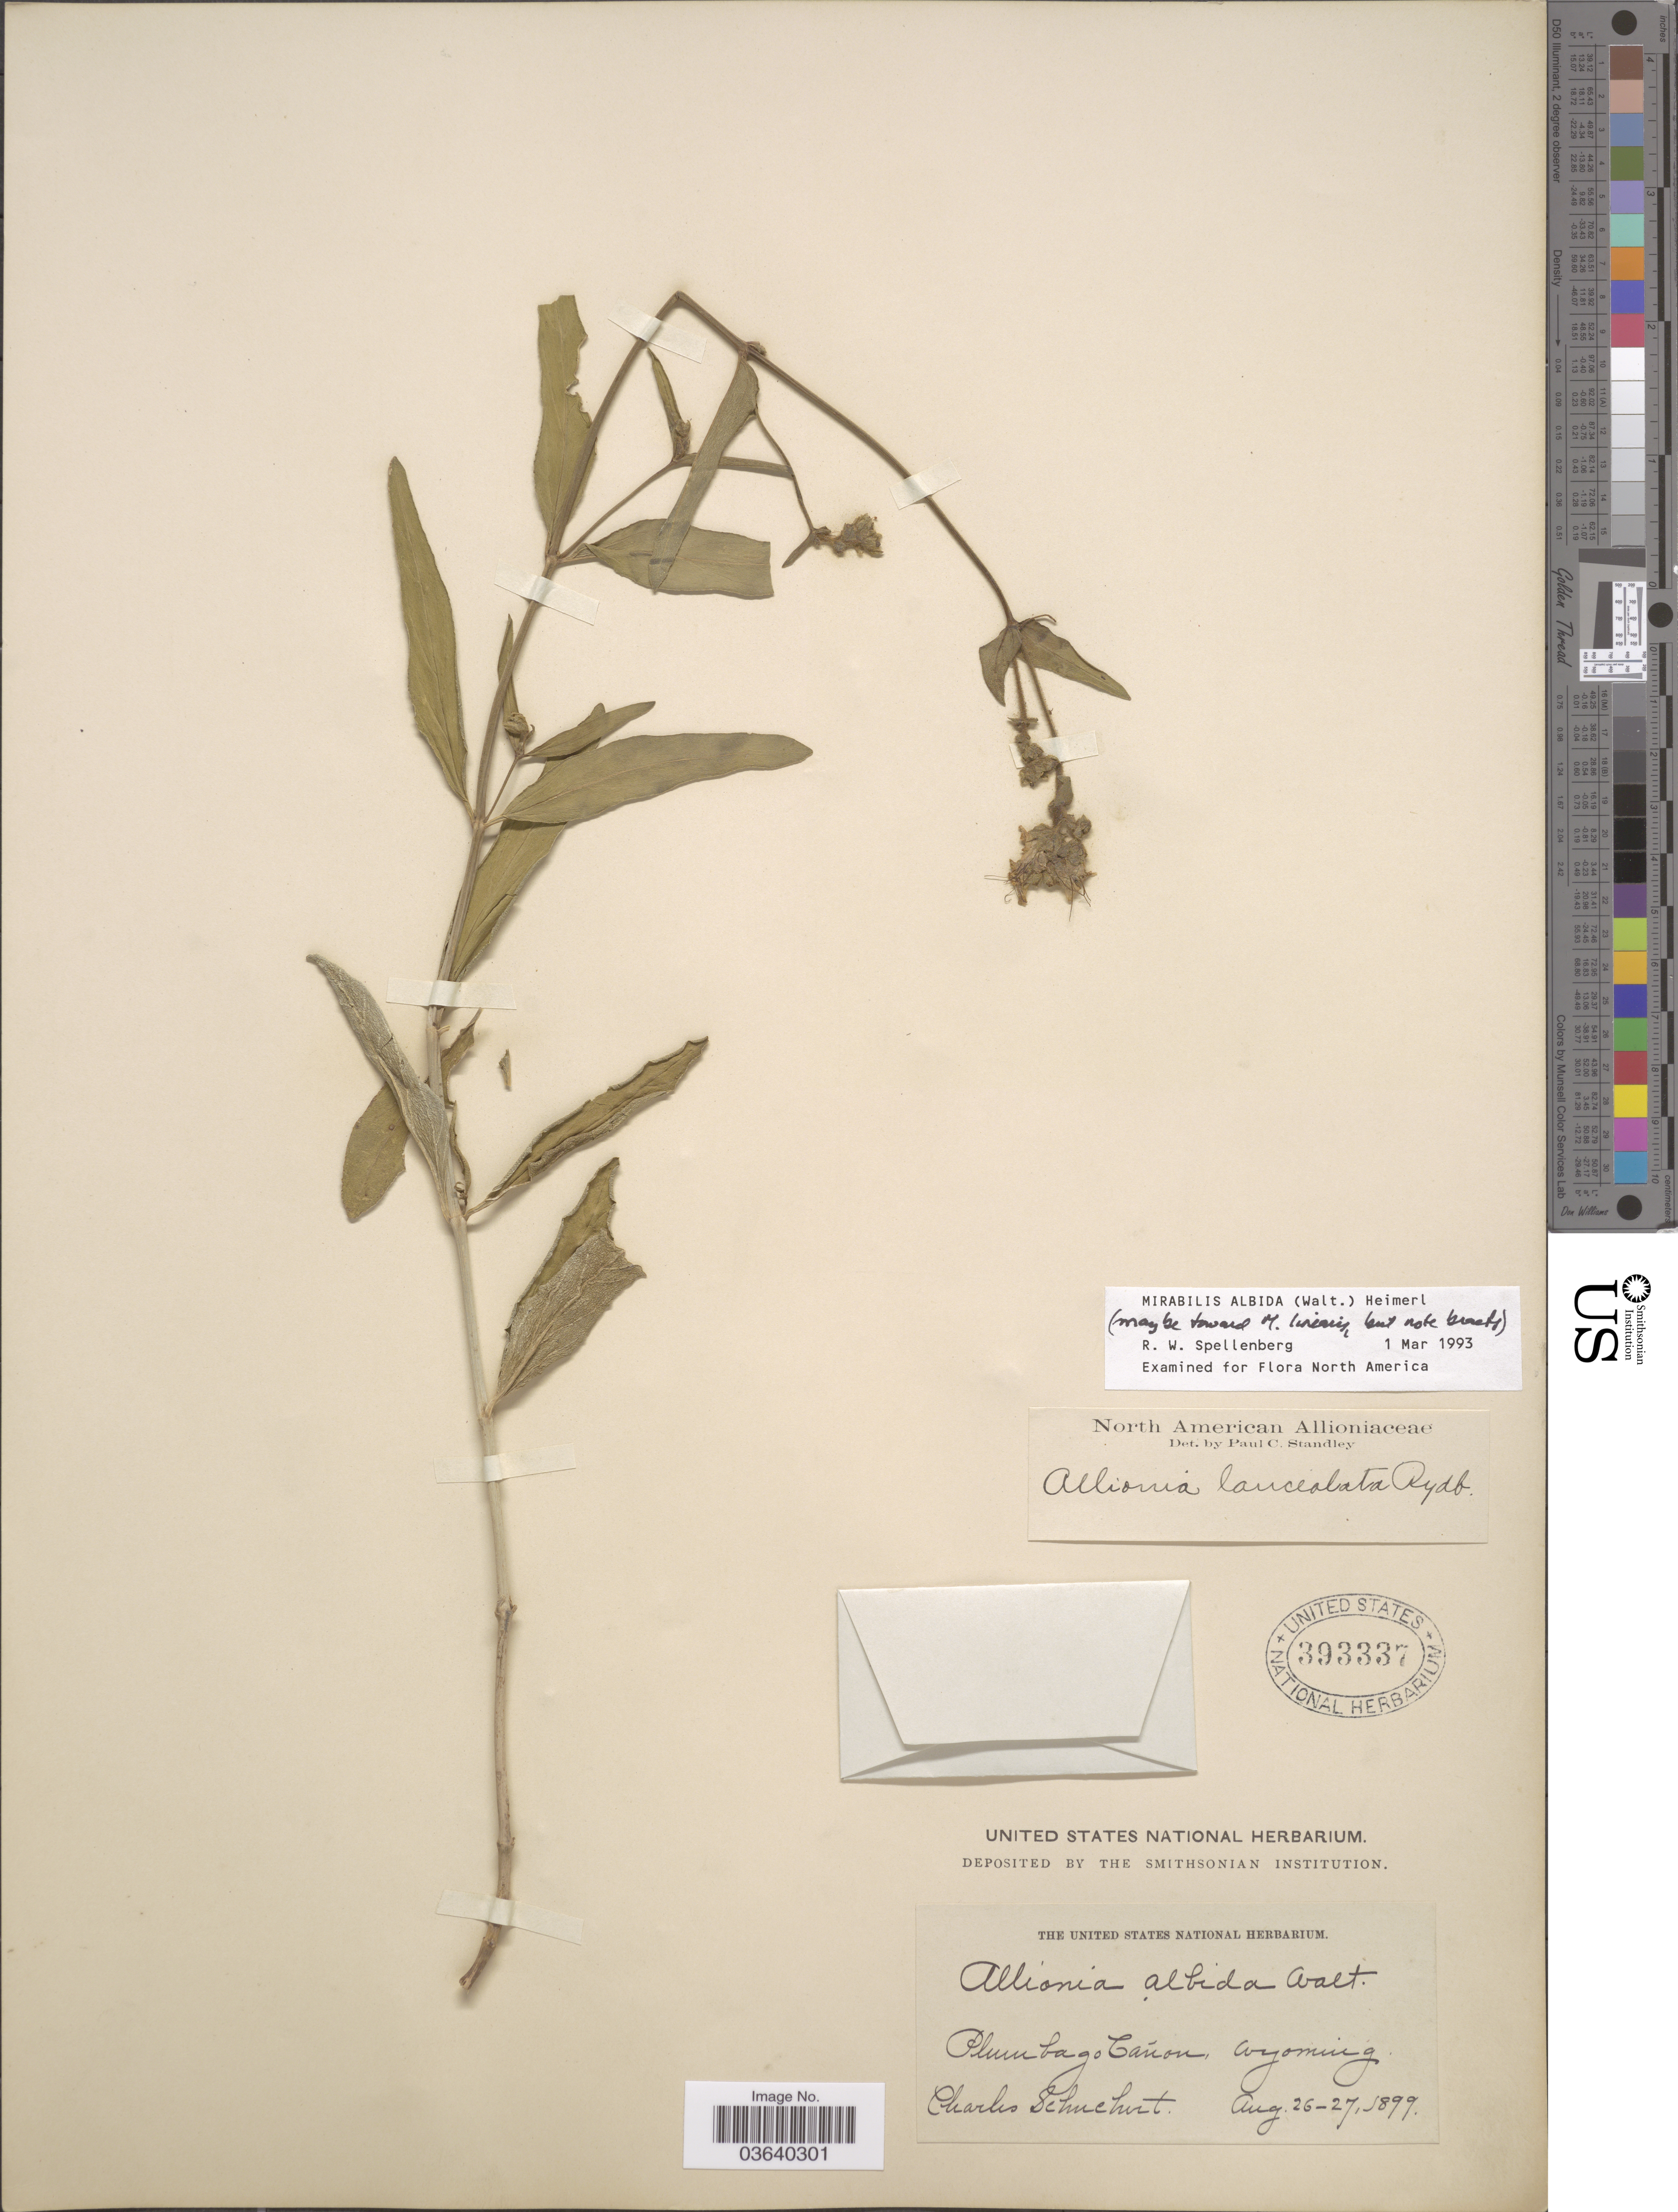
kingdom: Plantae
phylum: Tracheophyta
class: Magnoliopsida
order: Caryophyllales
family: Nyctaginaceae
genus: Mirabilis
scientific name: Mirabilis albida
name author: (Walter) Heimerl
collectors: C. Schuchert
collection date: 1899-08-26/1899-08-27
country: United States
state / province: Wyoming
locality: Plumbago Cañon.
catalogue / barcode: US 393337